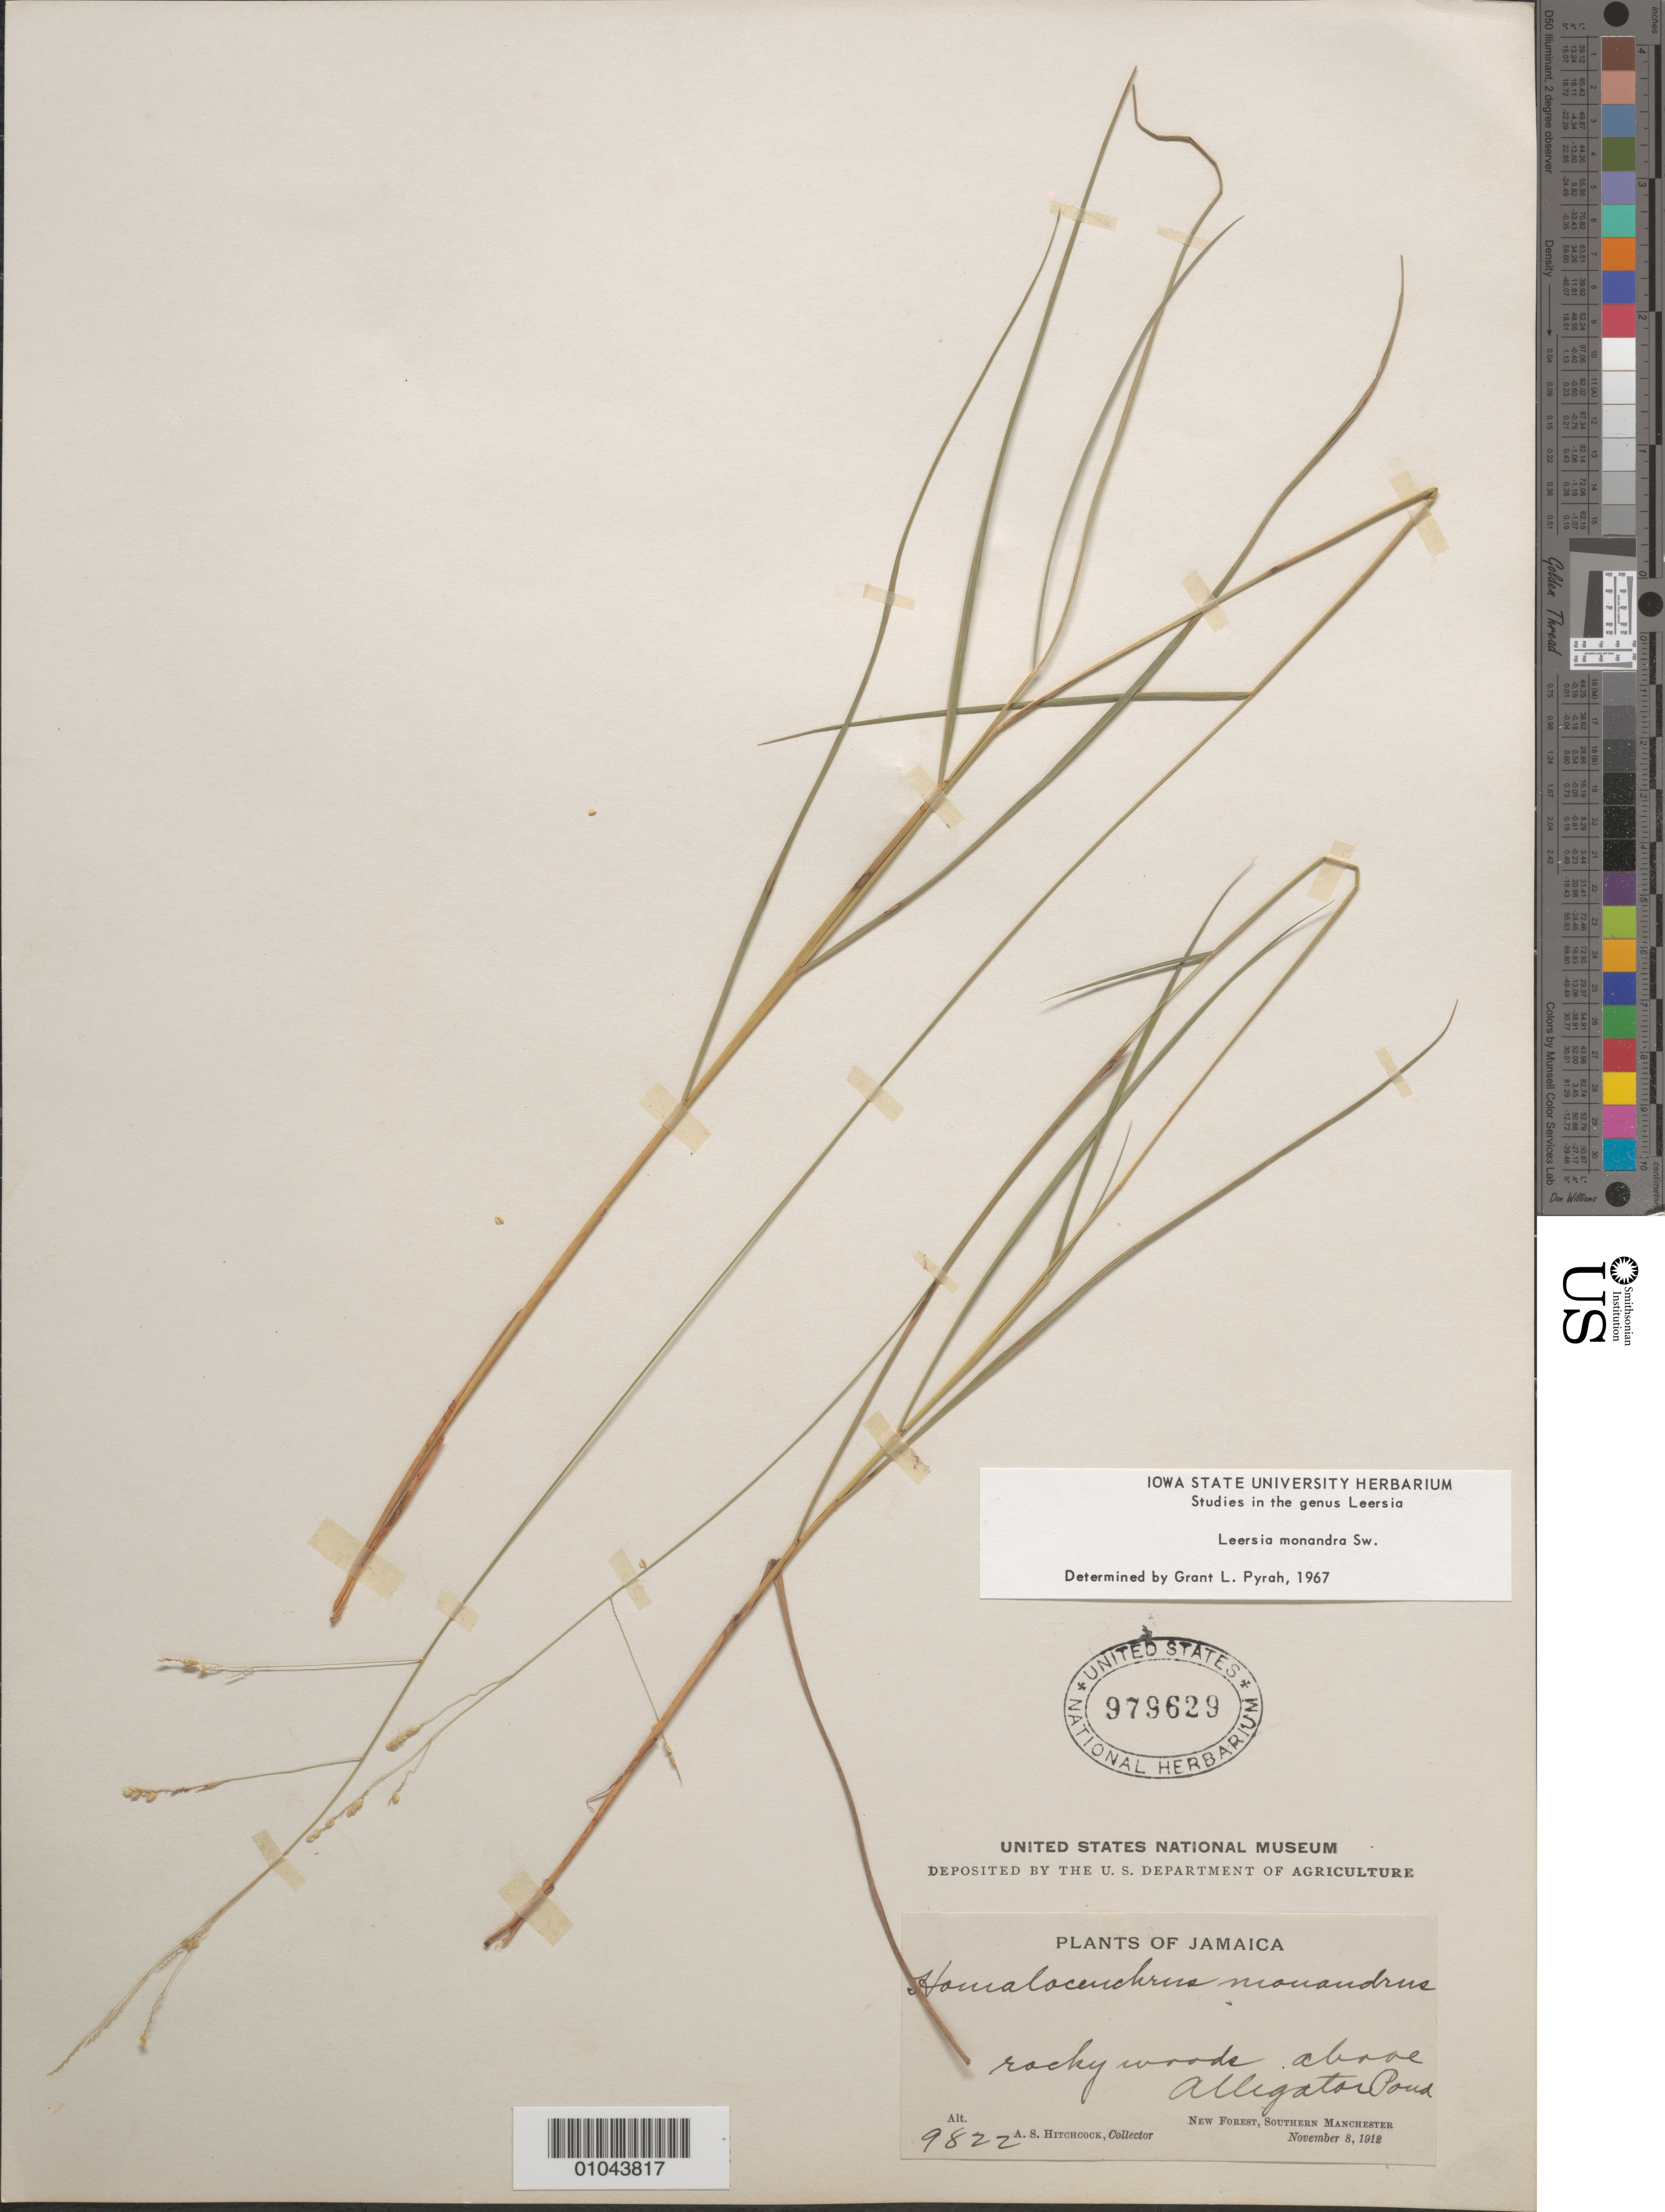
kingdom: Plantae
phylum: Tracheophyta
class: Liliopsida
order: Poales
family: Poaceae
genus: Leersia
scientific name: Leersia monandra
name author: Sw.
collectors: A. S. Hitchcock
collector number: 9822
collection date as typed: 08 Nov 1912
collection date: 1912-11-08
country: Jamaica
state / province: Manchester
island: Jamaica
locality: New Forest, Southern Manchester, Alligator Pond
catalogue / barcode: US 979629